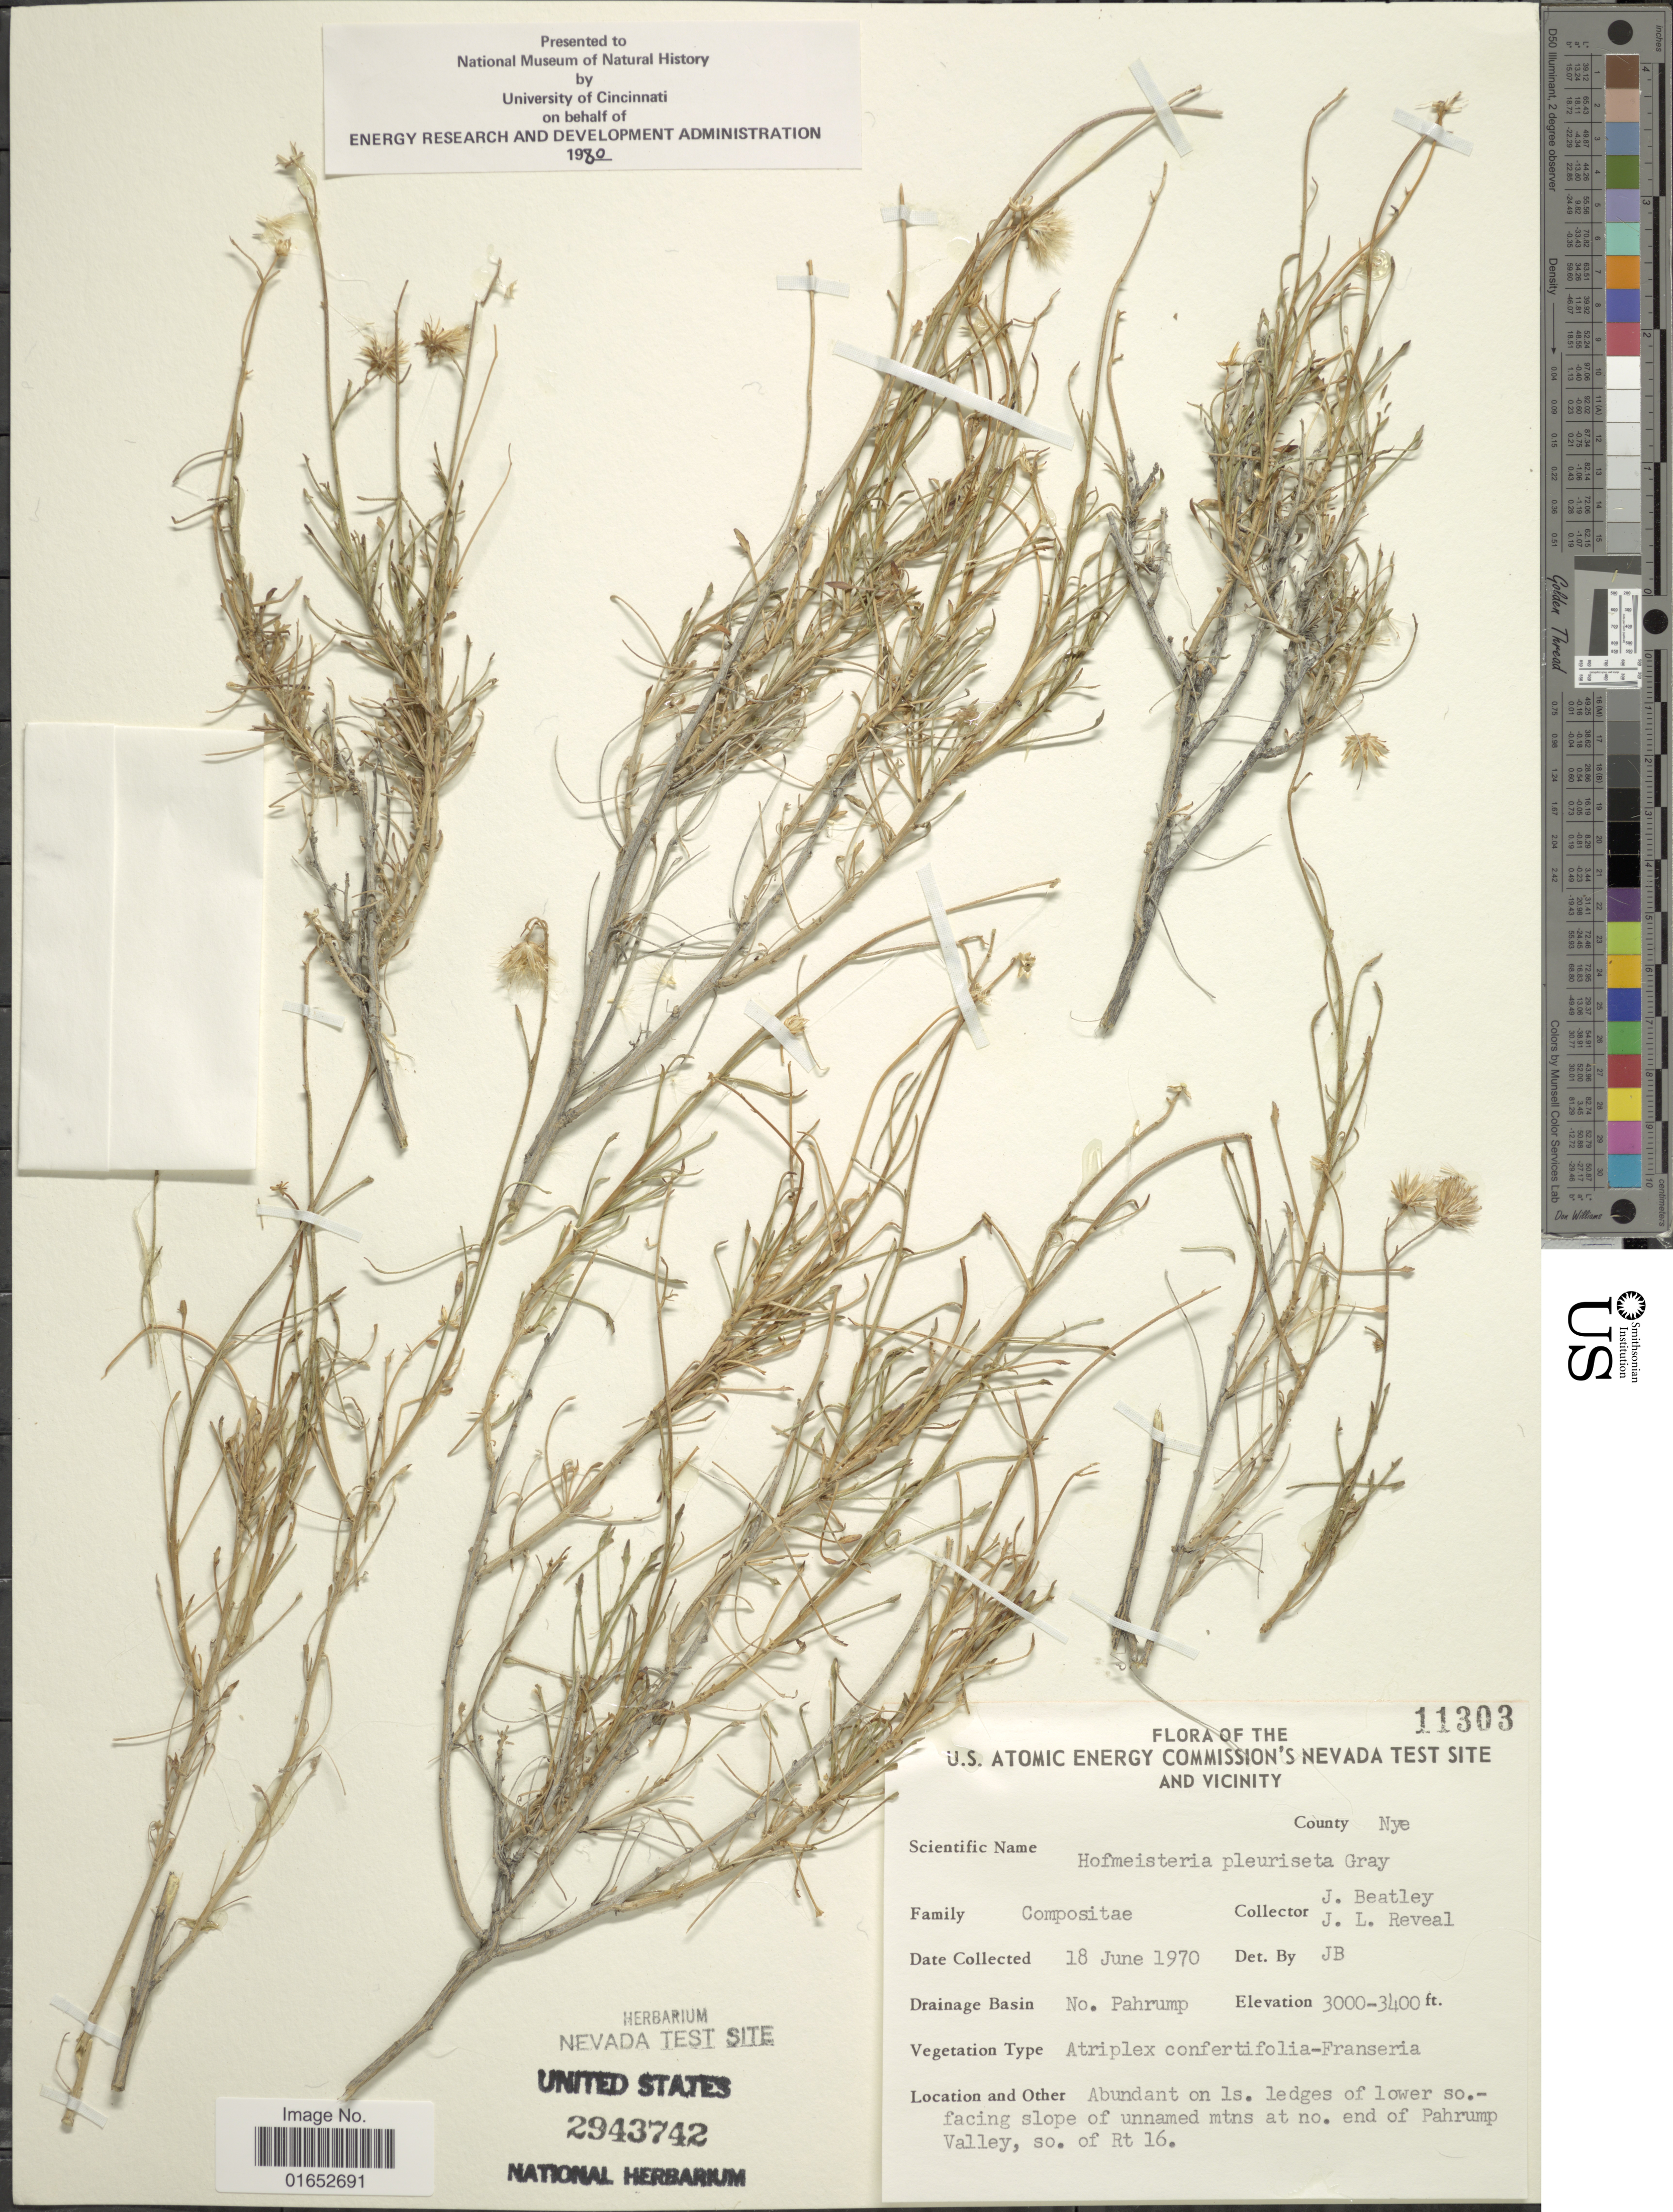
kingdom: Plantae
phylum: Tracheophyta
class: Magnoliopsida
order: Asterales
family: Asteraceae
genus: Pleurocoronis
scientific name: Pleurocoronis pluriseta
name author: (A. Gray) R.M. King & H. Rob.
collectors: J. C. Beatley & J. L. Reveal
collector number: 11303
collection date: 1970-06-18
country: United States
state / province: Nevada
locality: The U.S. Atomic Energy Commission's Nevada Test Site and Vicinity, County: Nye, Drainage Basin No Pahrump, Abundant on ls. ledges of lower so.- facing slope of unnamed mtns at no. end of Pahrump Valley, so. of Rt 16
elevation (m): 914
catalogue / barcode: US 2943742